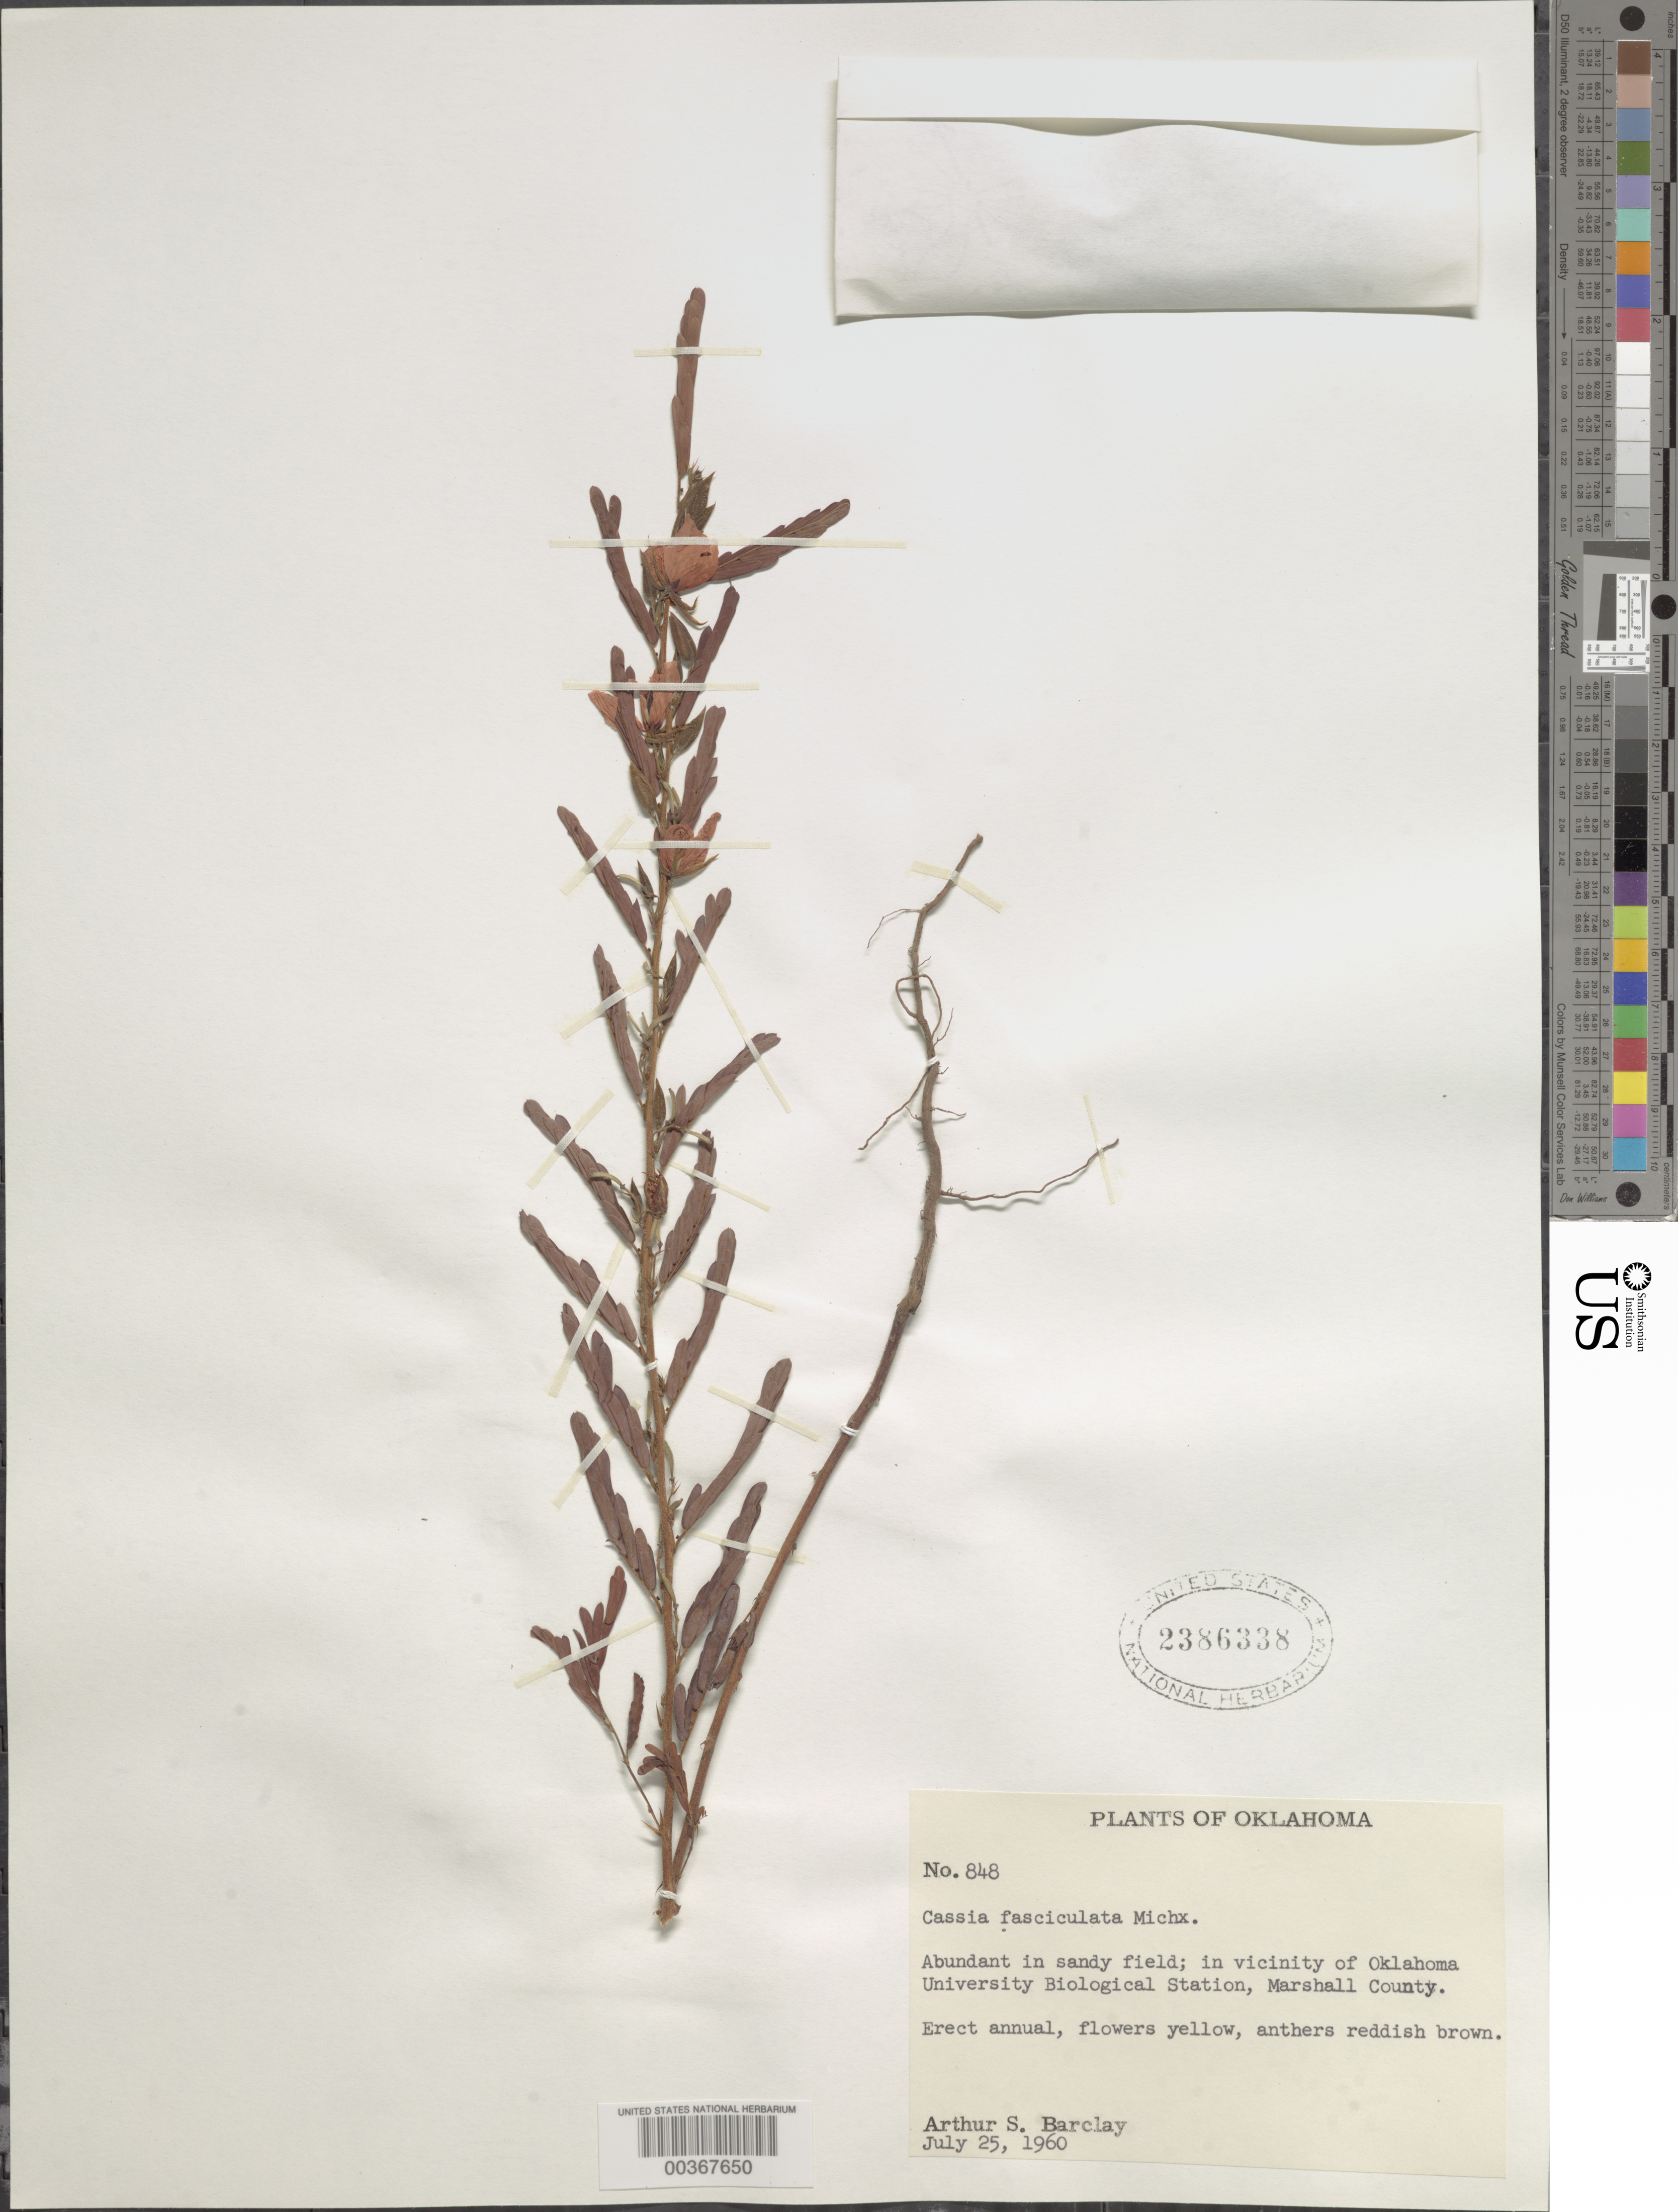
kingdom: Plantae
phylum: Tracheophyta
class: Magnoliopsida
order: Fabales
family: Fabaceae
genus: Chamaecrista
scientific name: Chamaecrista fasciculata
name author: (Michx.) Greene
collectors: A. S. Barclay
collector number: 848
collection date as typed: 25 Jul 1960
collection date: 1960-07-25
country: United States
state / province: Oklahoma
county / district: Marshall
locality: In vicinity of oklahoma university biological station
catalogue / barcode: US 2386338